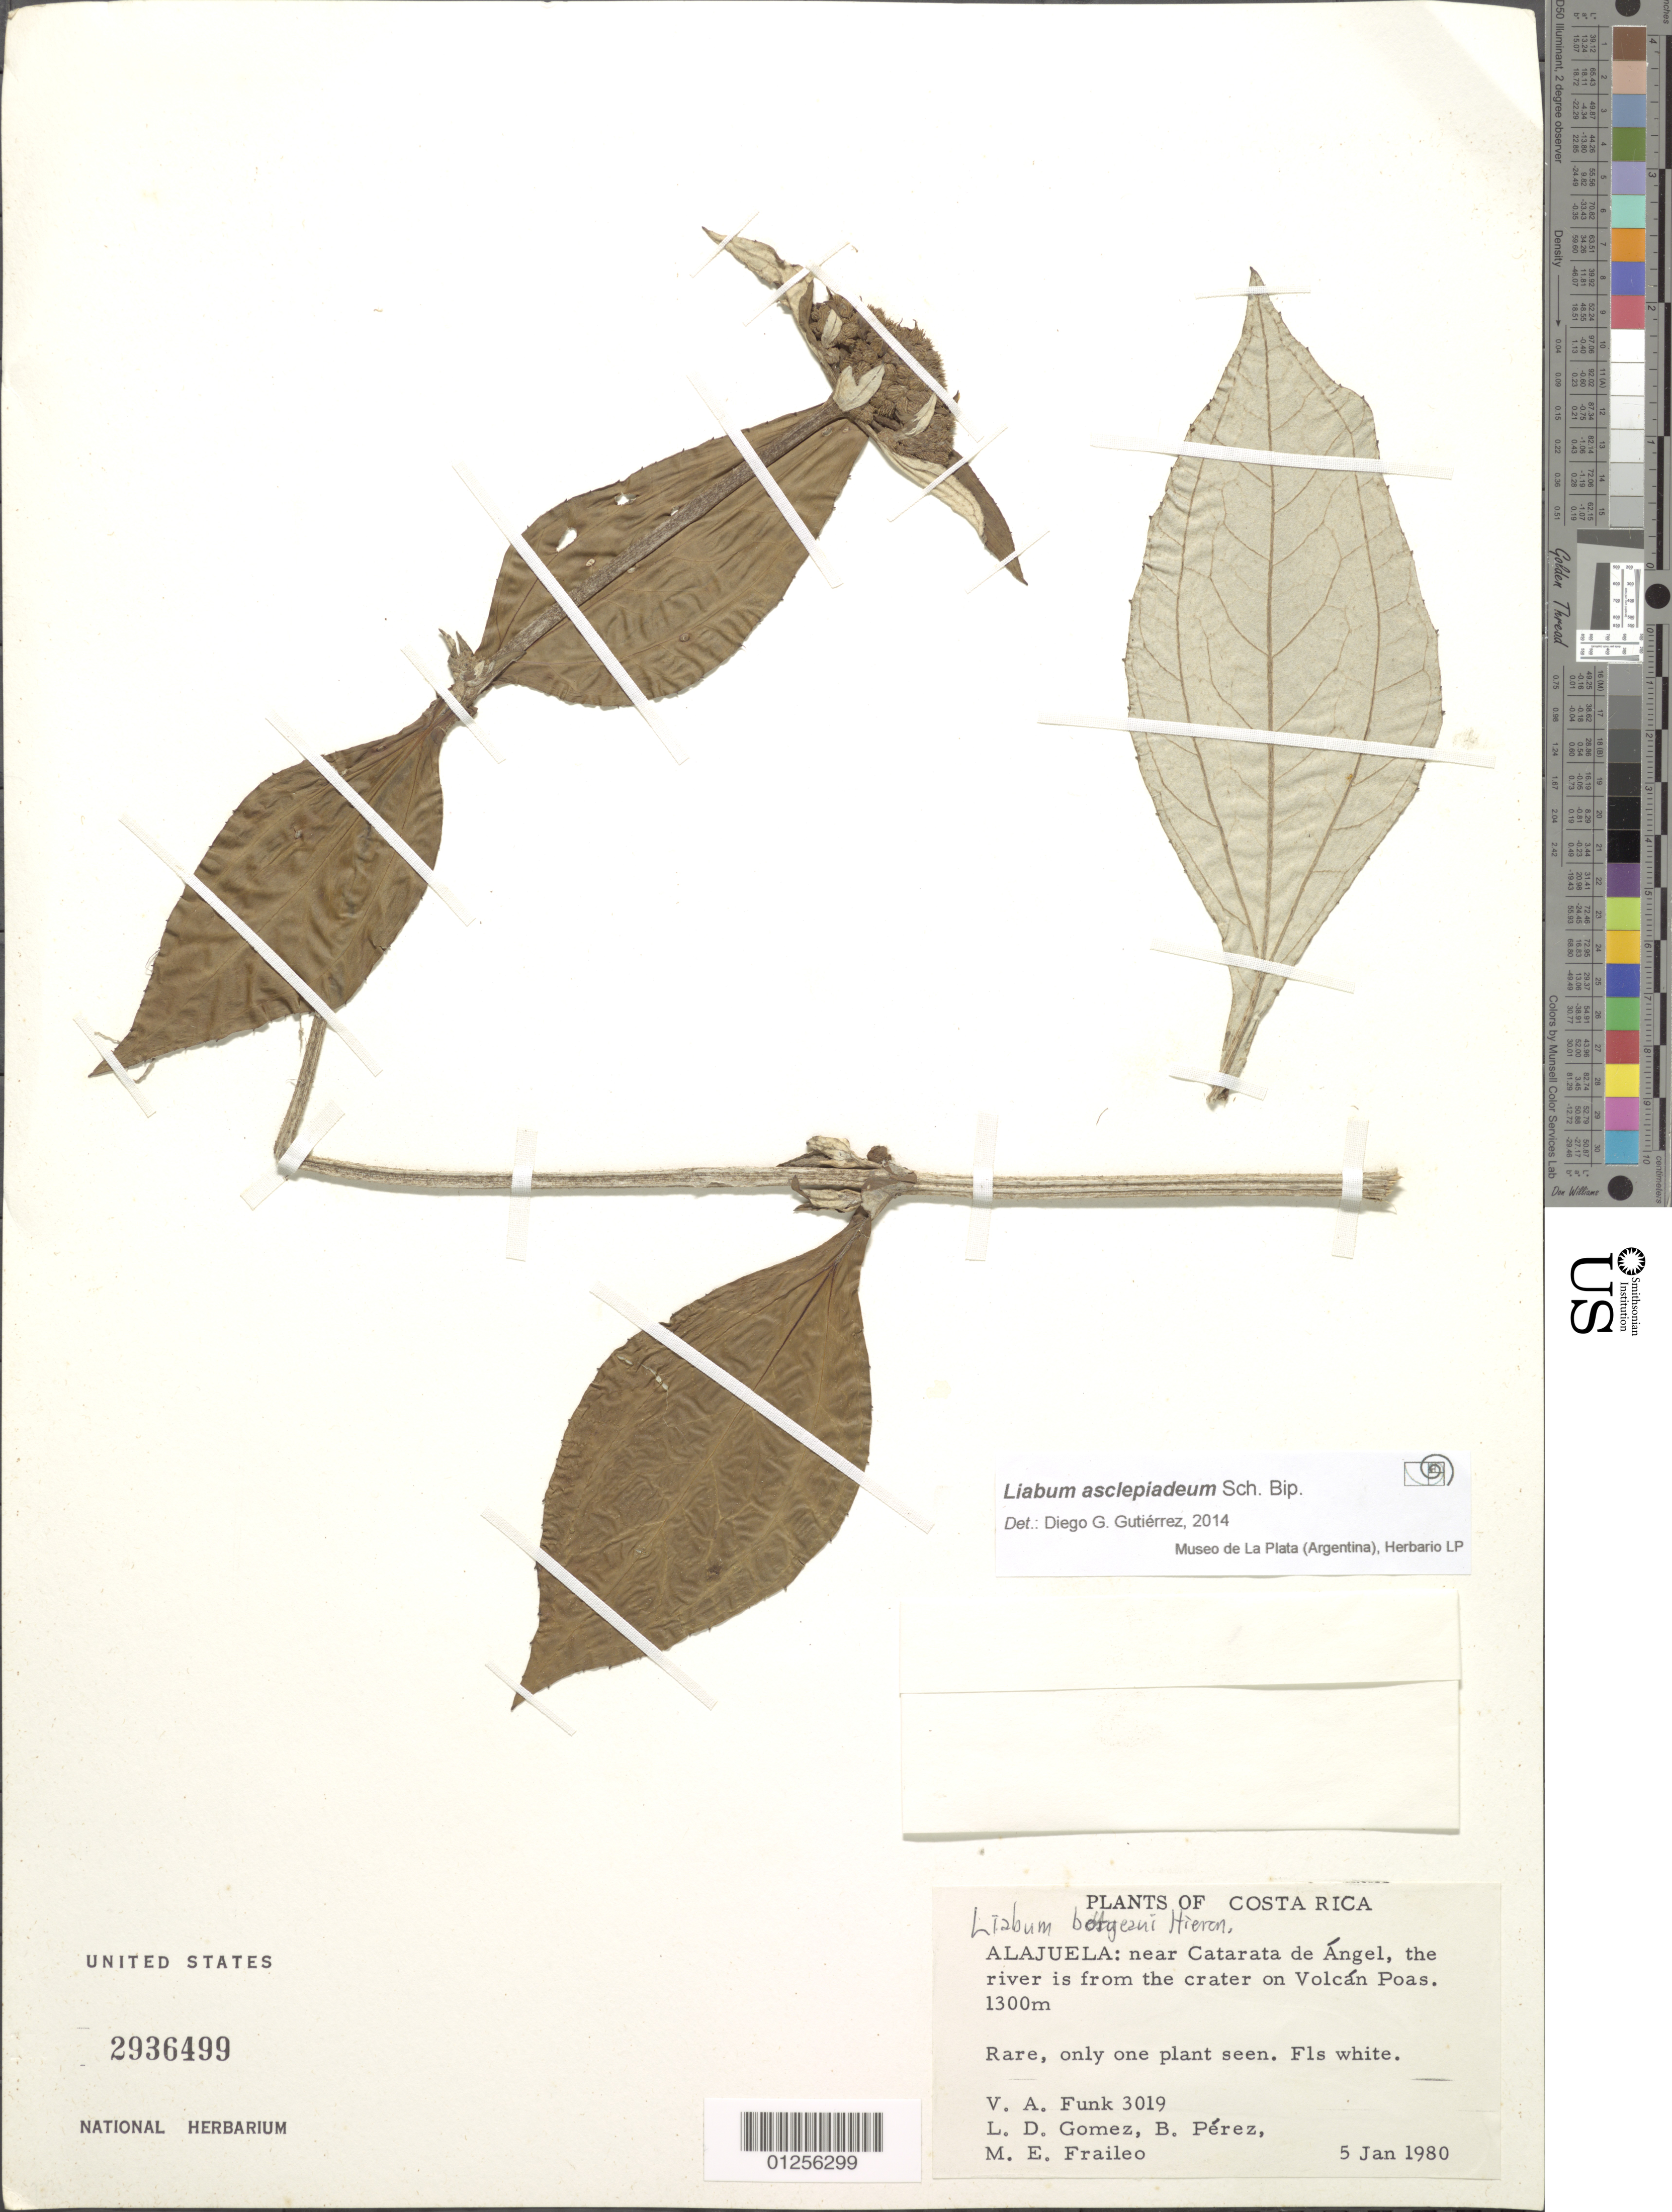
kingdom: Plantae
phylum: Tracheophyta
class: Magnoliopsida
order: Asterales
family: Asteraceae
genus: Liabum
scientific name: Liabum asclepiadeum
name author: Sch. Bip.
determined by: Gutierrez, D. G.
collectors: V. Funk, L. D. Gómez, B. Perez & G. M. Fraileo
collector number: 3019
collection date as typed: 5 January 1980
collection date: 1980-01-05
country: Costa Rica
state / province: Alajuela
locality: Catarata de Angel, the river is from the crater on Volcan Poas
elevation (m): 1300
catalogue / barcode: US 2936499